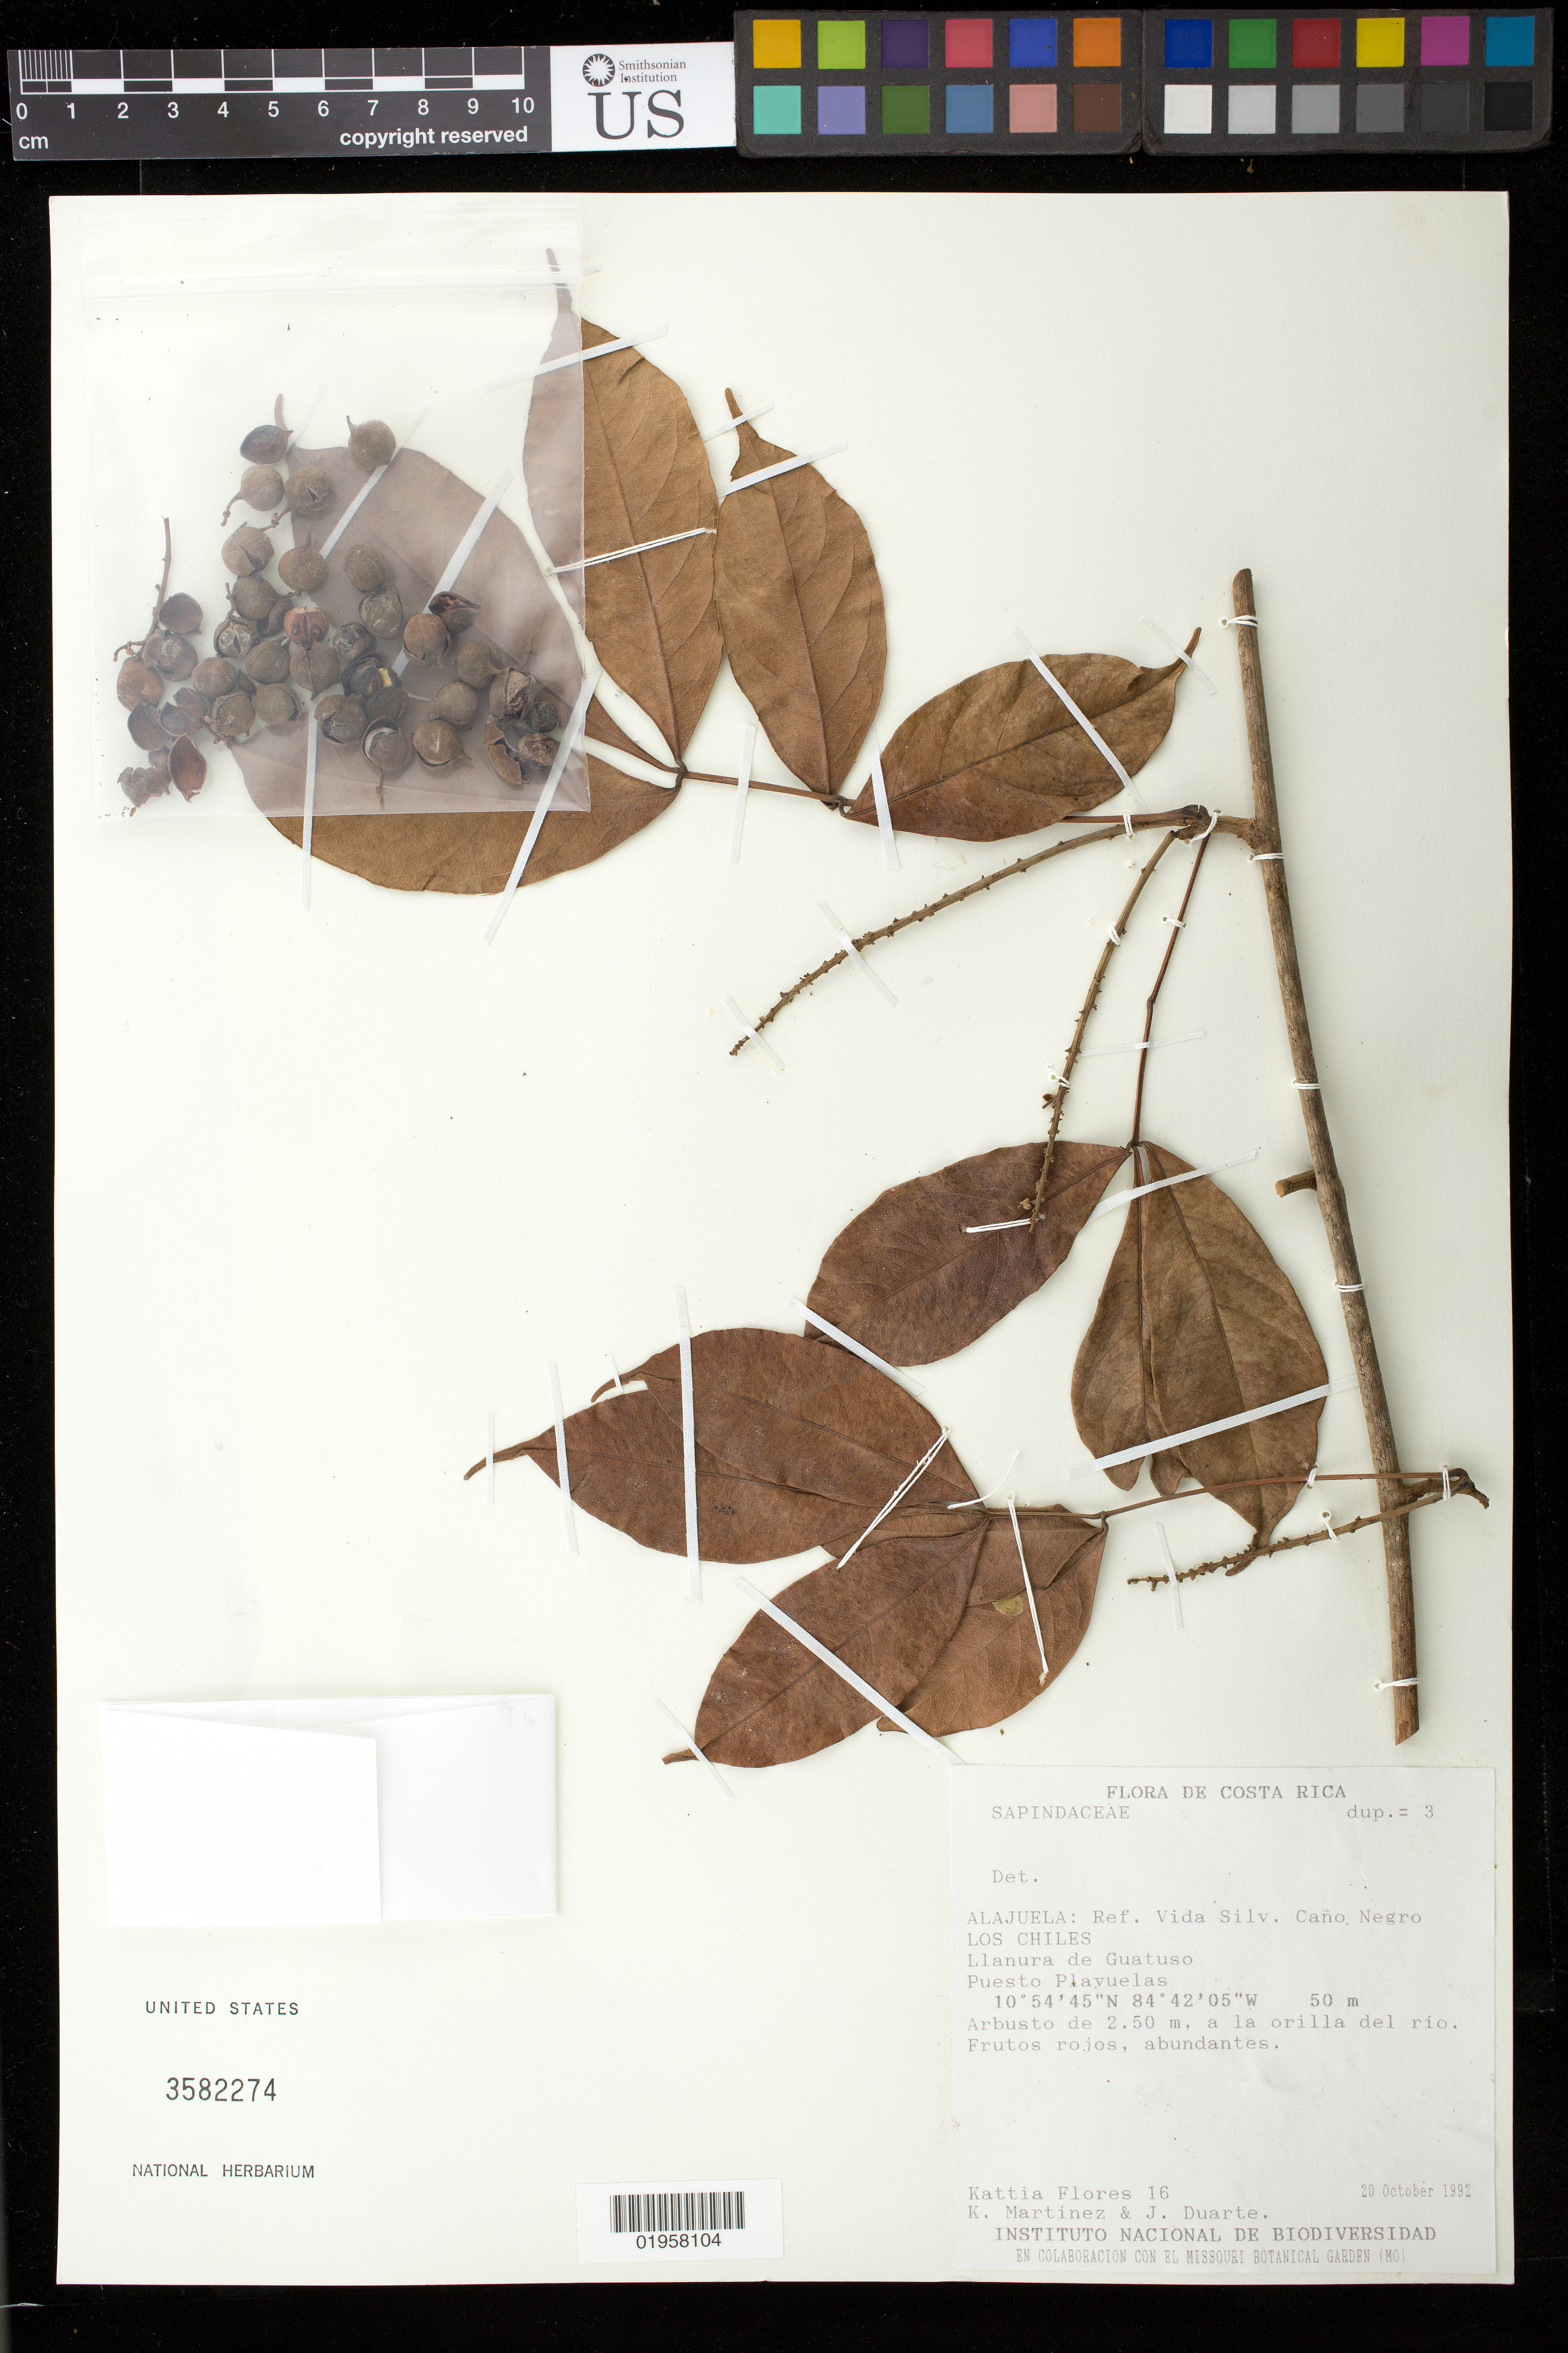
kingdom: Plantae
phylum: Tracheophyta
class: Magnoliopsida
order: Sapindales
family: Sapindaceae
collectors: K. Flores, K. Martínez & J. Duarte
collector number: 16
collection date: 1992-10-20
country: Costa Rica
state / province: Alajuela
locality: Ref. Vida Silv. CañoNegro LOS CHILES. Llanura de Guatuso. Puesto Playuelas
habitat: A la orilla del río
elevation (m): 50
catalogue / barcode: US 3582274